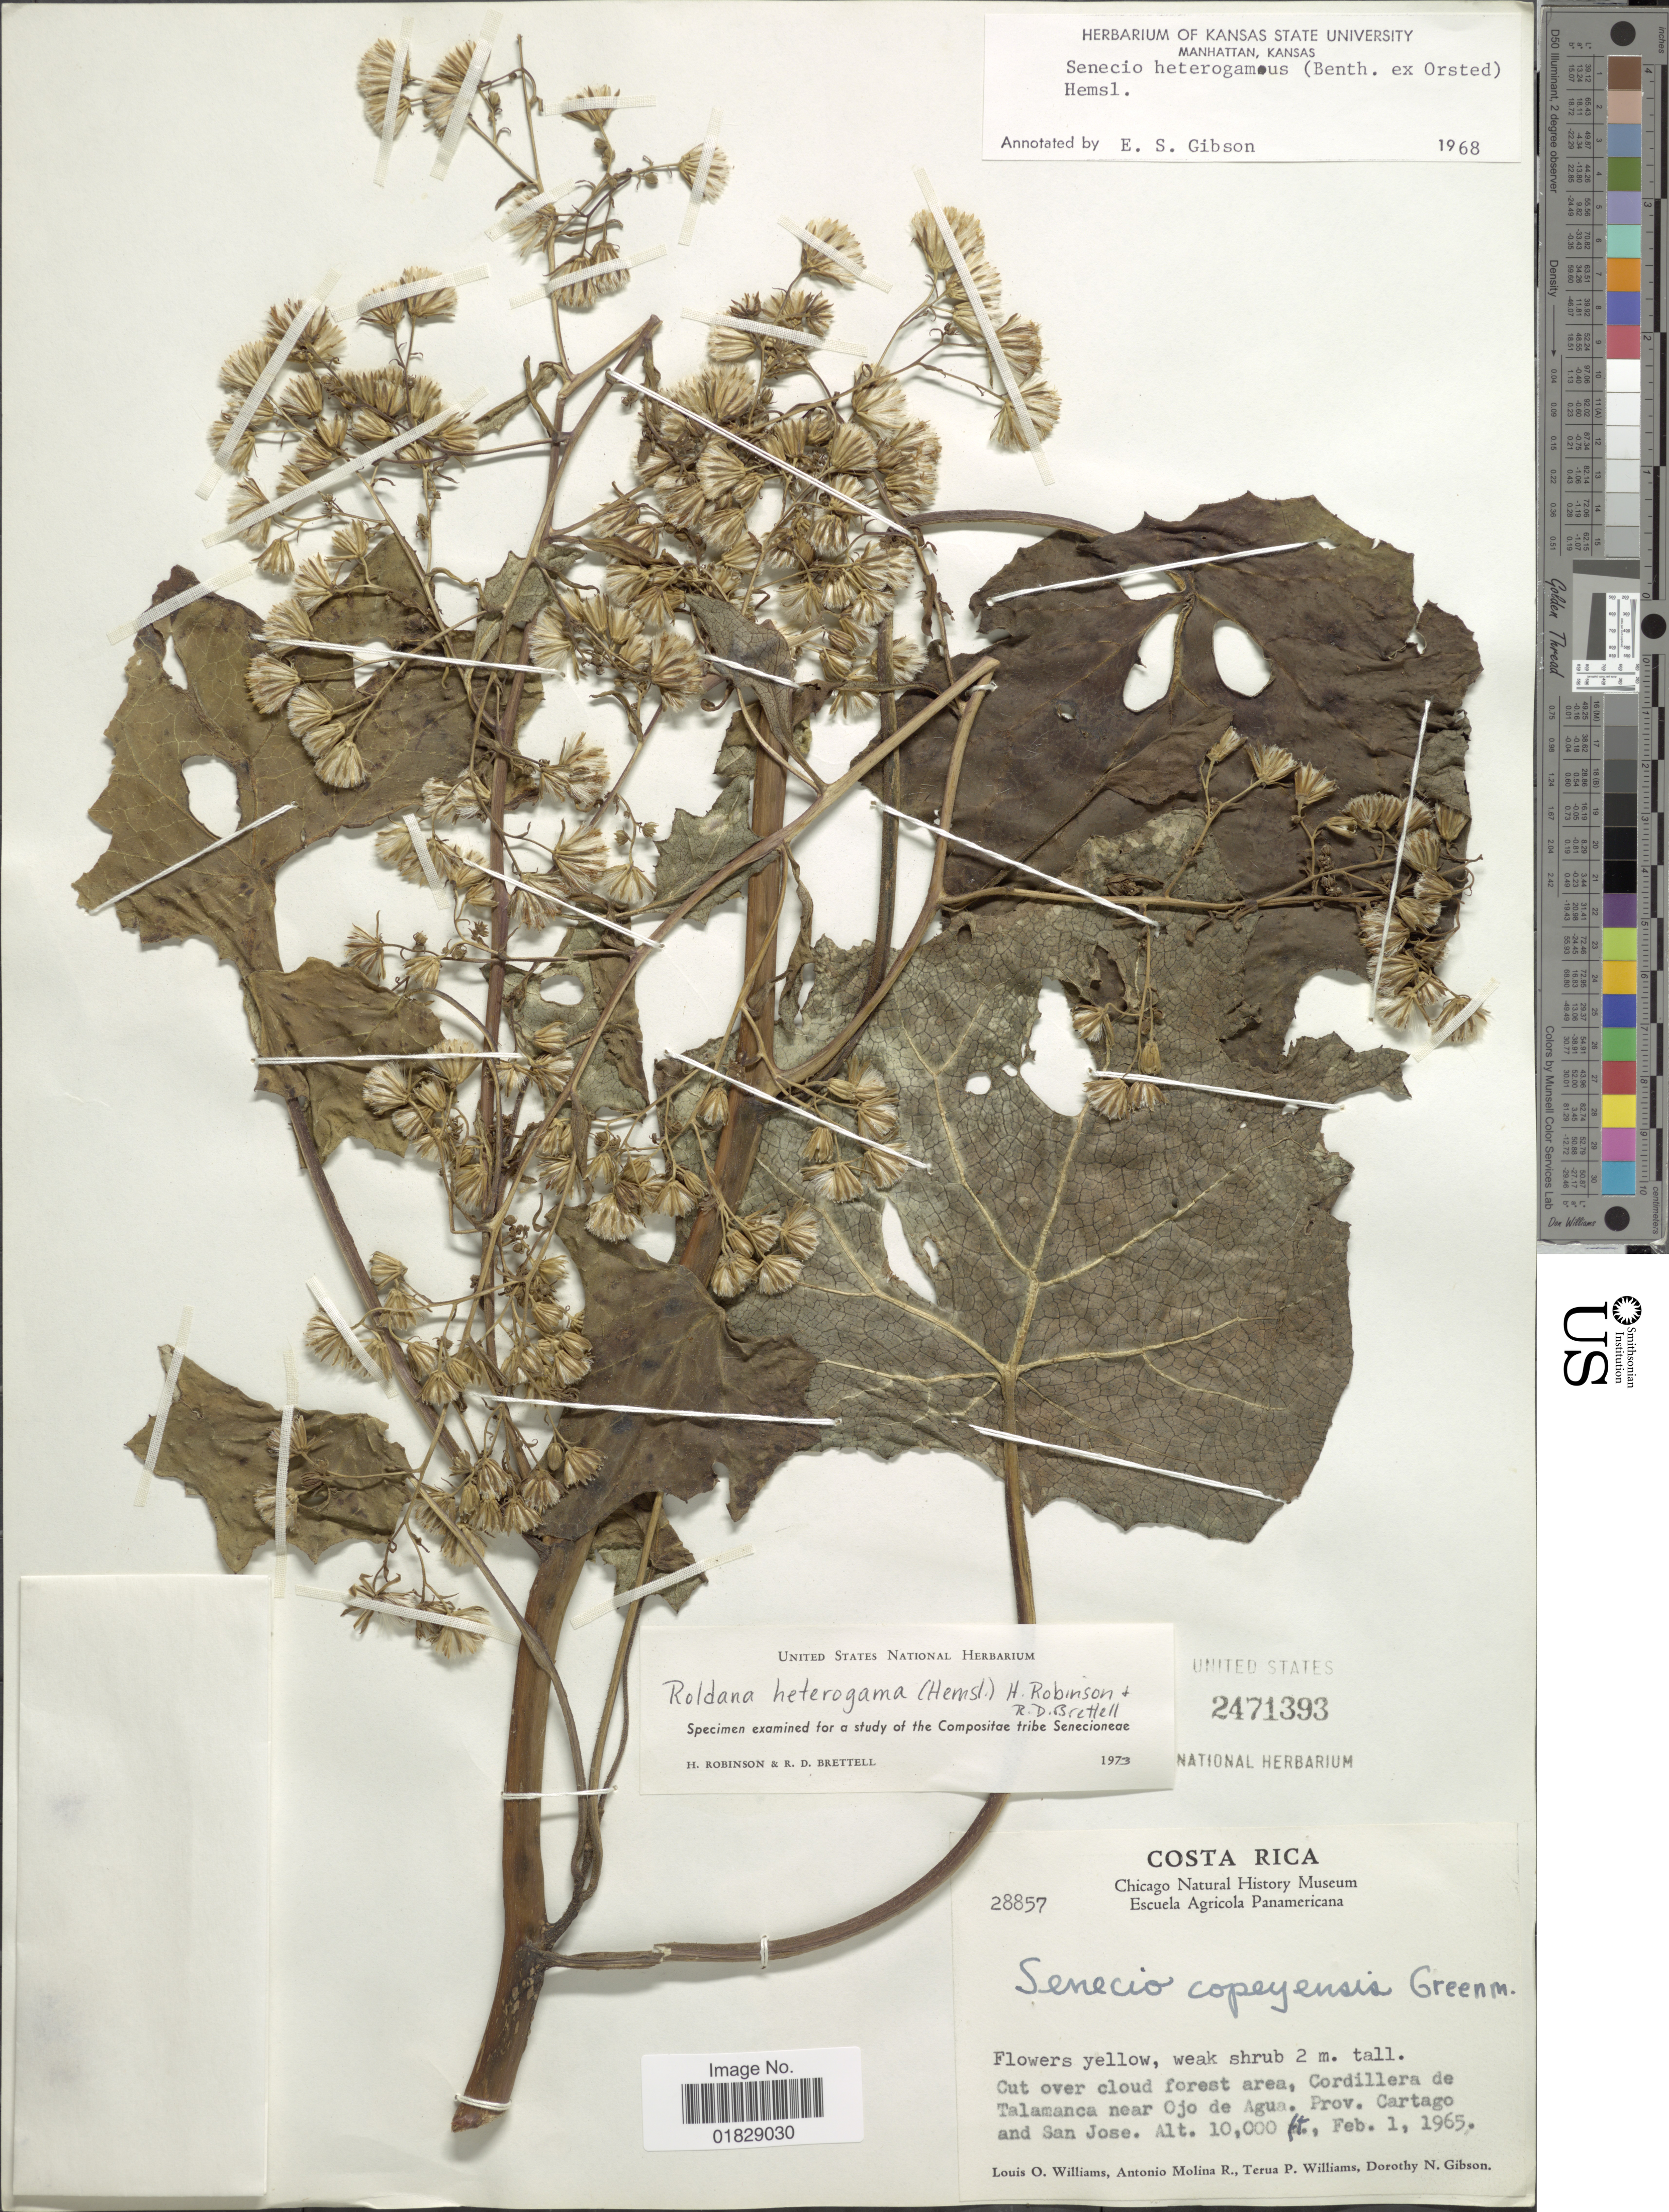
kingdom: Plantae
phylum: Tracheophyta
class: Magnoliopsida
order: Asterales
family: Asteraceae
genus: Roldana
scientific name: Roldana heterogama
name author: (Benth.) H. Rob. & Brettell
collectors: L. O. Williams, A. Molina R., T. P. Williams & D. N. Gibson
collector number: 28857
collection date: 1965-02-01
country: Costa Rica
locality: Cordillera de Talamanca near Ojo de Agua. Prov. Cartago and San Jose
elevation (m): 3048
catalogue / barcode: US 2471393